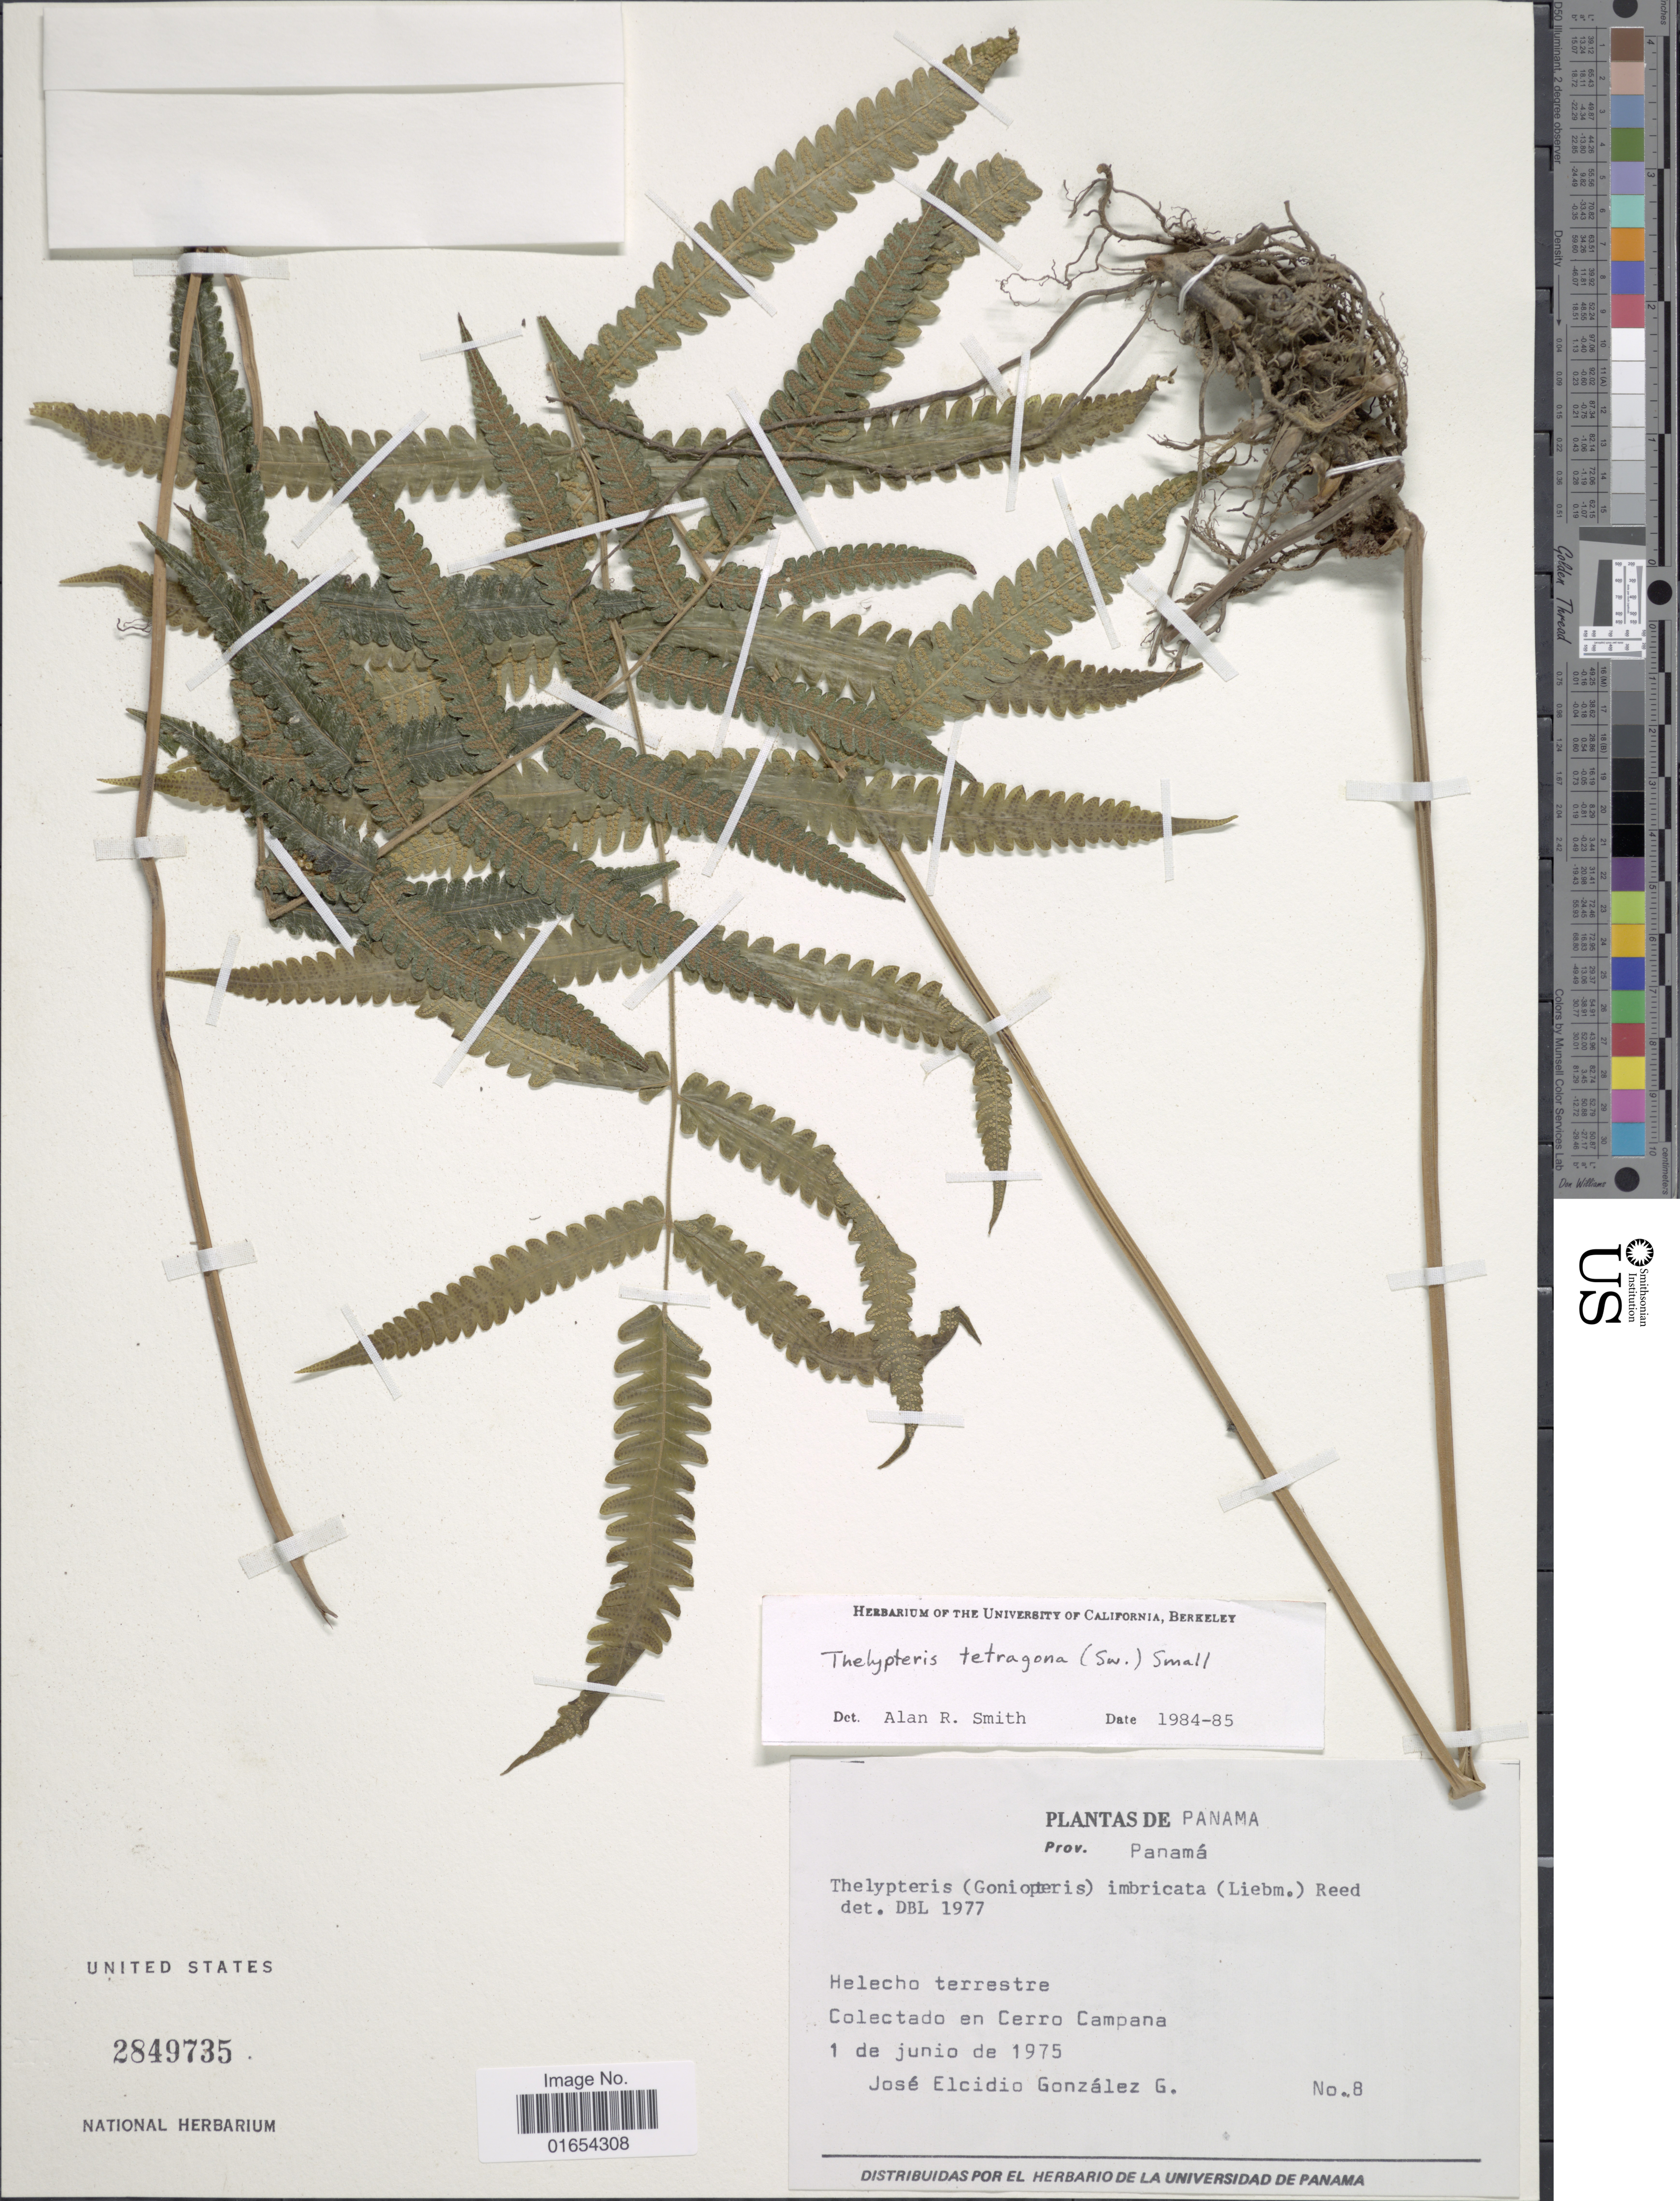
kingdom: Plantae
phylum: Tracheophyta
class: Polypodiopsida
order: Polypodiales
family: Thelypteridaceae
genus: Goniopteris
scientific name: Goniopteris tetragona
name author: (C. Presl) Sw.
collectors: J. González G.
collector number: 8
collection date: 1975-06-01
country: Panama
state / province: Panamá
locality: Helecho terrestre, Colectado en Cerro Campana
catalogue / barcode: US 2849735